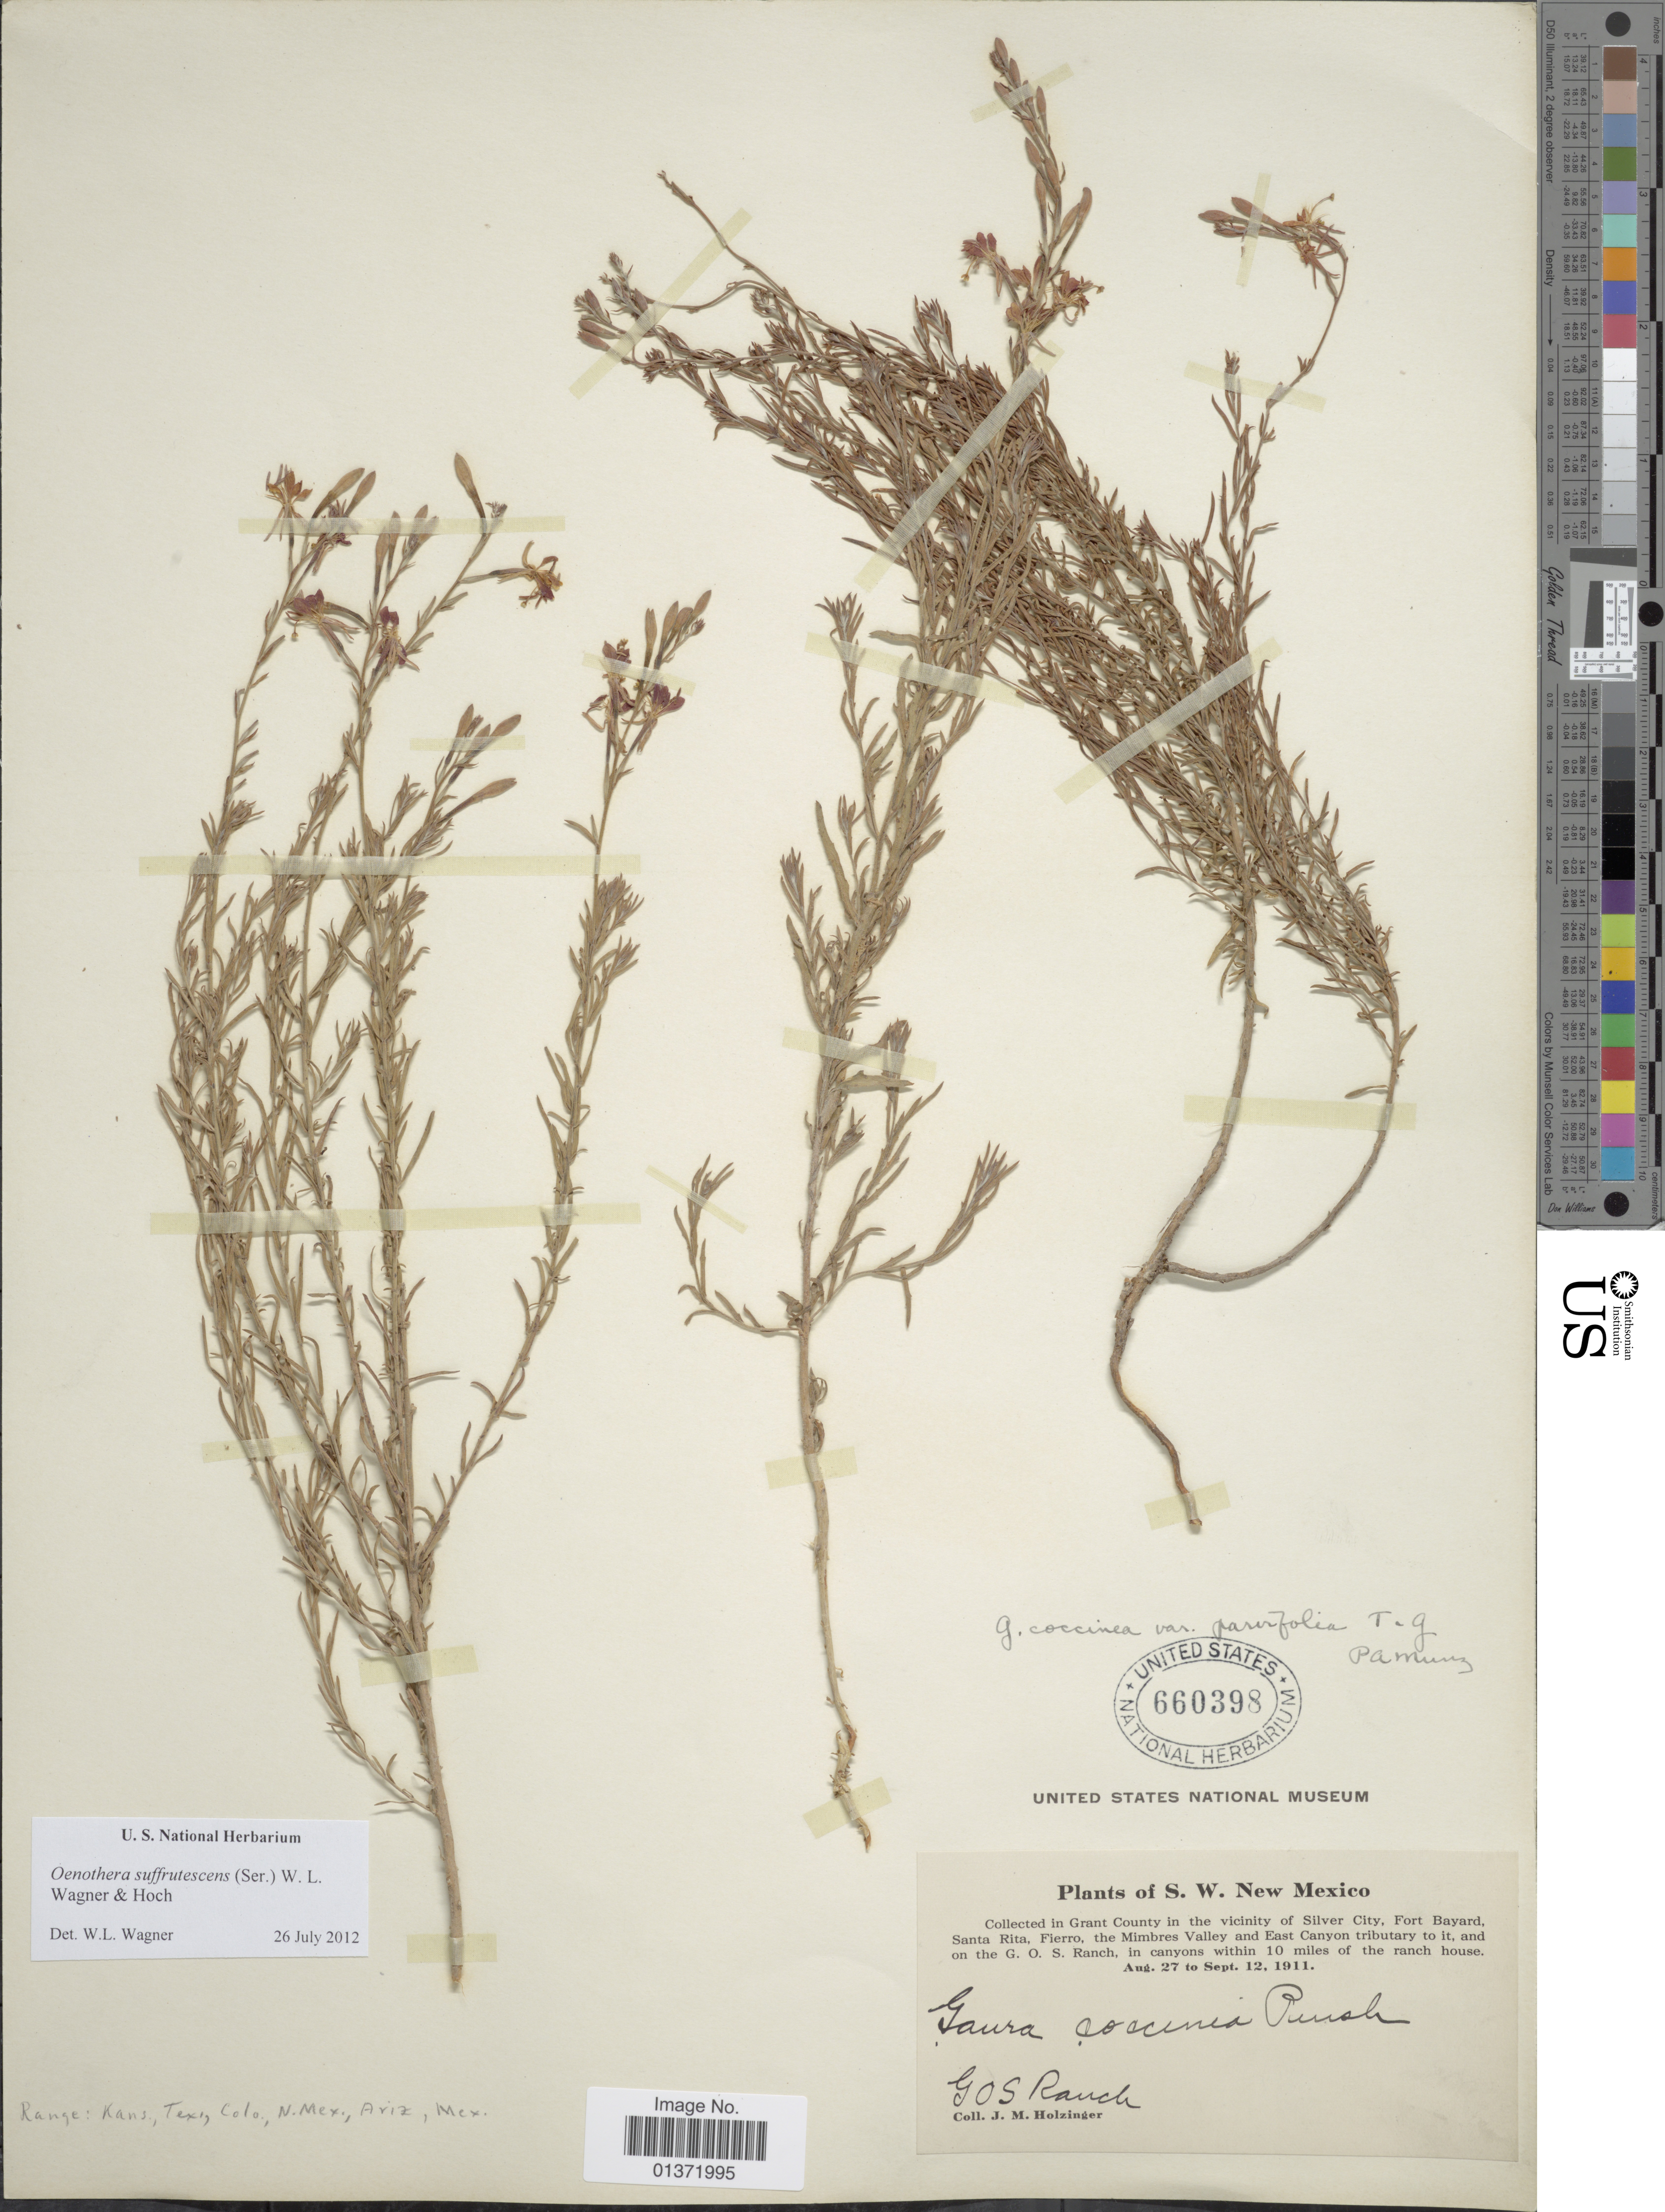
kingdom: Plantae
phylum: Tracheophyta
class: Magnoliopsida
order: Myrtales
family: Onagraceae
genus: Oenothera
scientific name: Oenothera suffrutescens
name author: (Ser.) W.L. Wagner & Hoch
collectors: J. M. Holzinger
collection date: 1911-08-27/1911-09-12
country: United States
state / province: New Mexico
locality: S.W. New Mexico, Grant County in the vicinity of Silver County, Fort Bayard, Santa Rita, Fierro, the Mimbres Valley and East Canyon tributary to it, and on the G.O.S. Ranch, in canyons within 10 miles of the ranch house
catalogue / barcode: US 660398